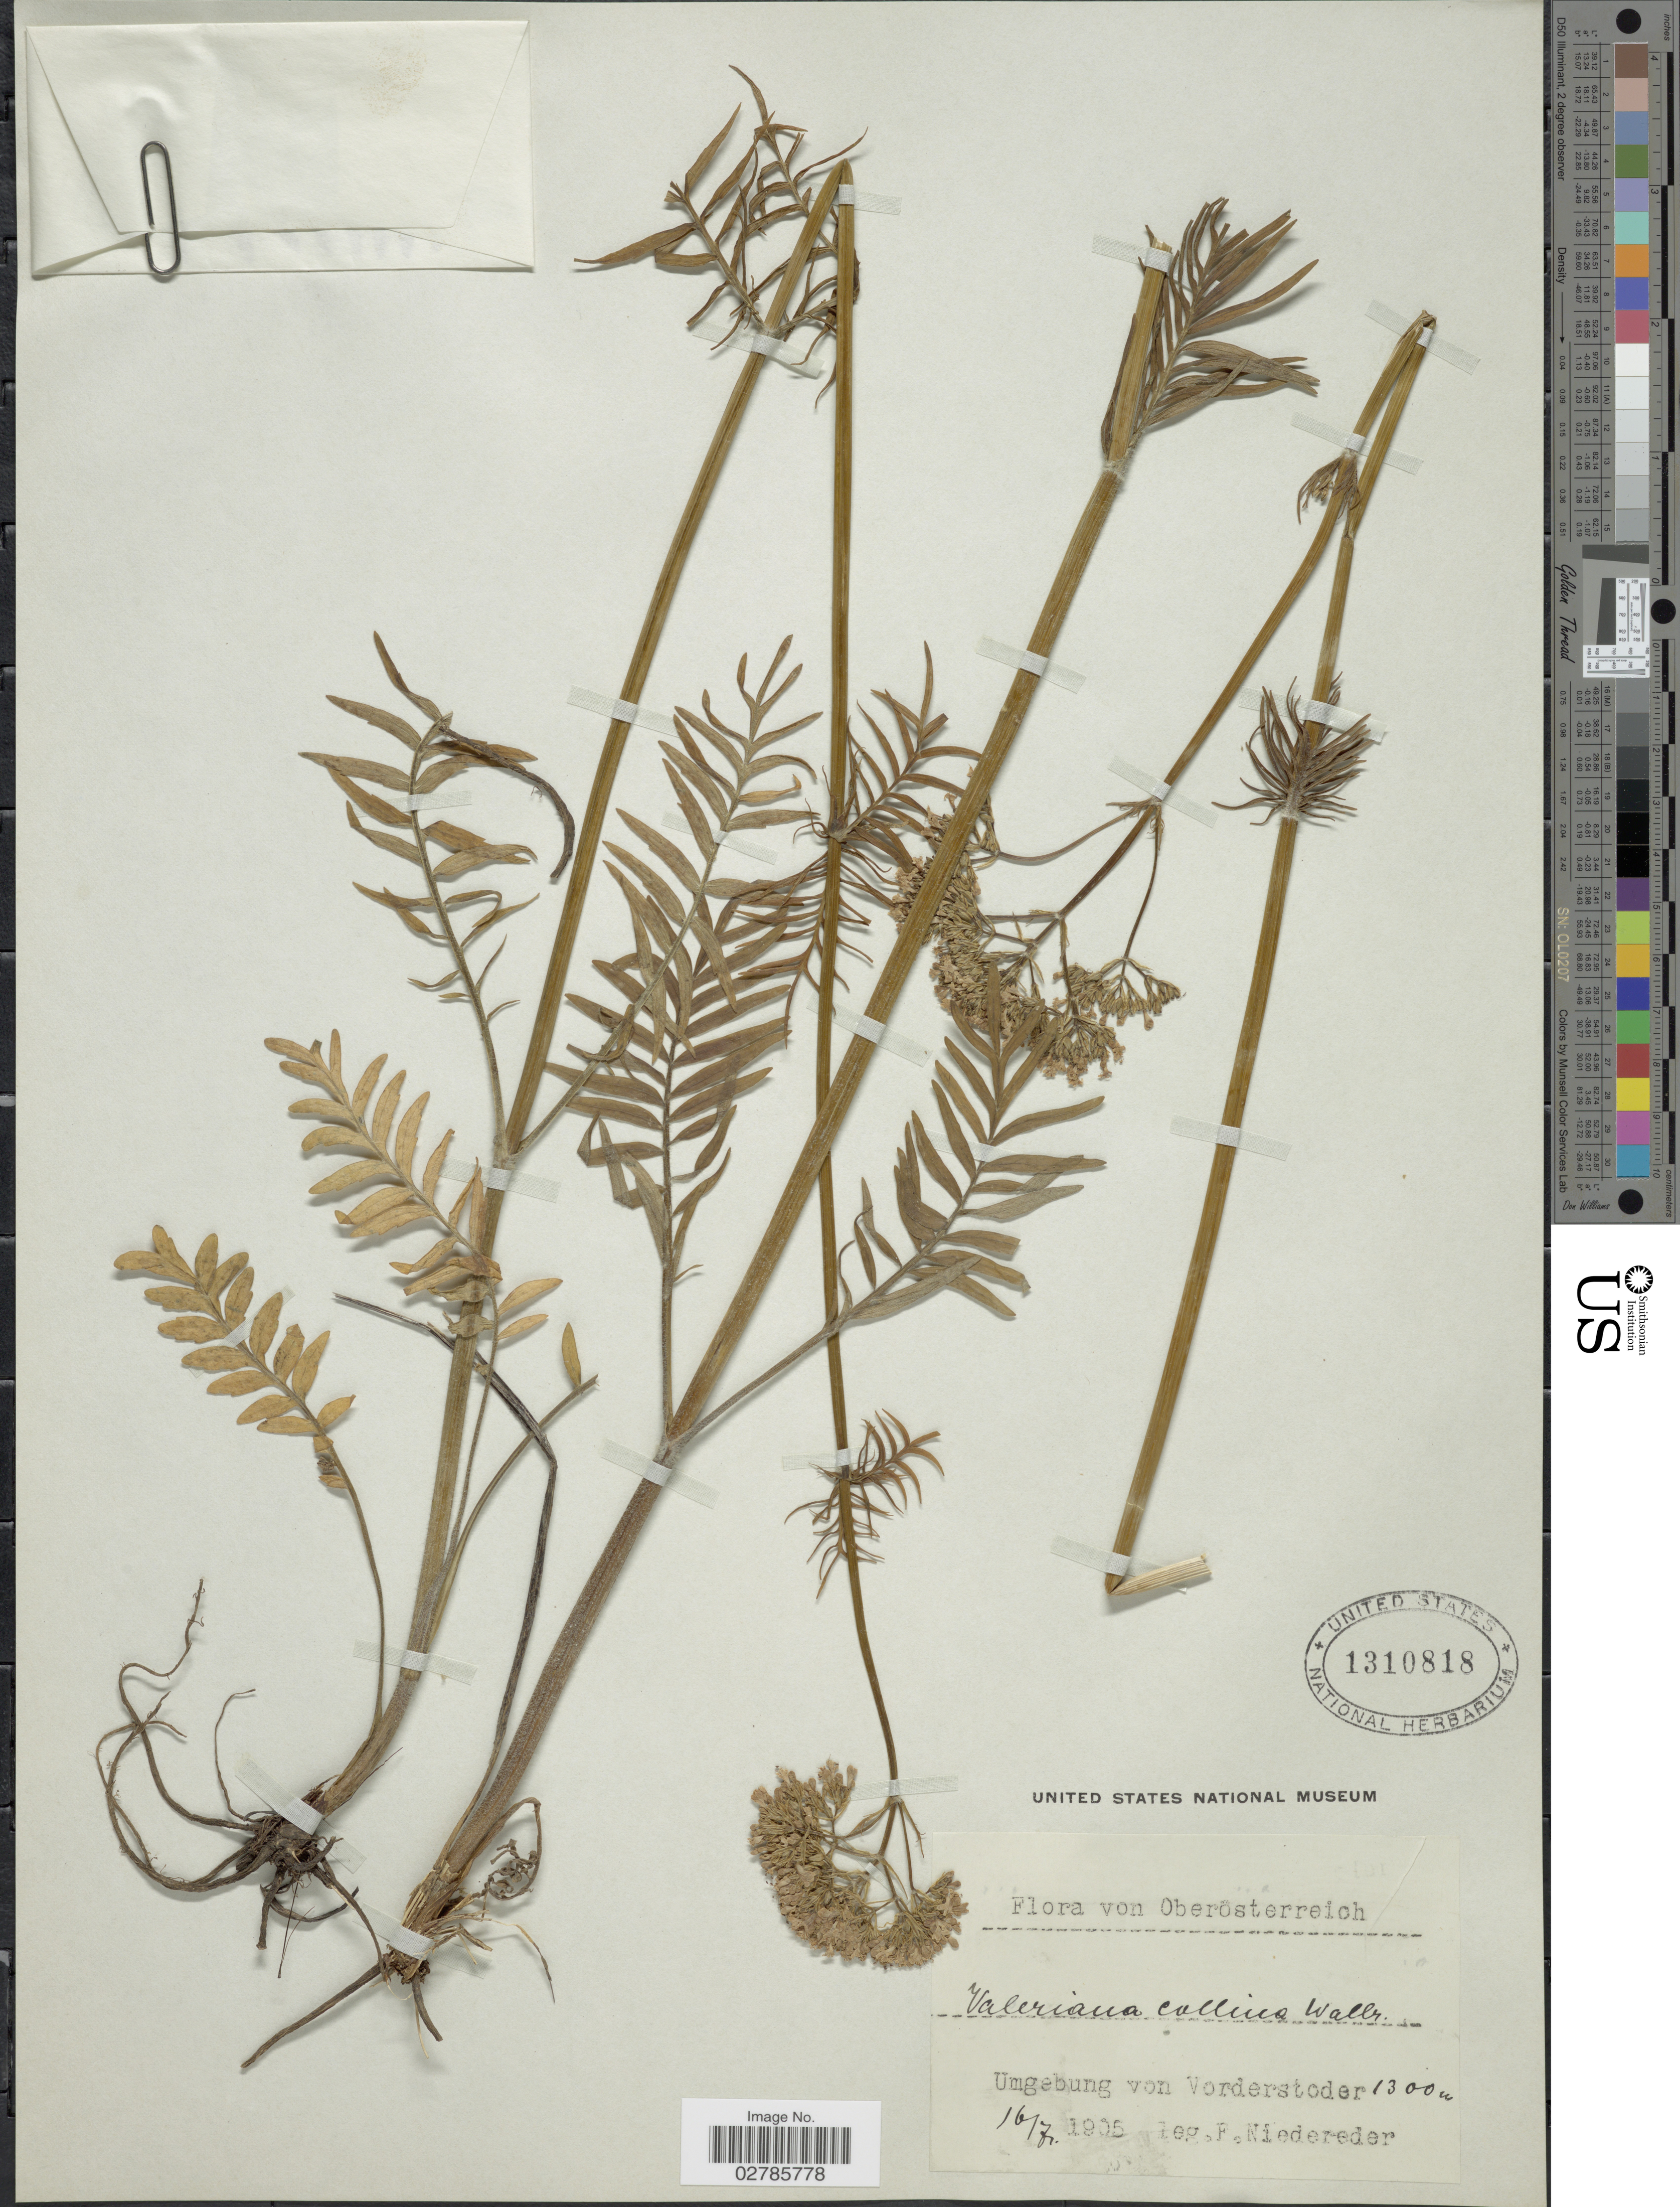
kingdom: Plantae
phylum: Tracheophyta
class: Magnoliopsida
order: Dipsacales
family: Caprifoliaceae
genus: Valeriana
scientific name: Valeriana collina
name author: Wallr.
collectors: F. Niedereder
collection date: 1905-07-16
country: Austria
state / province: Oberosterreich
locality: Oberösterreich. Umgebung von Vorderstoder.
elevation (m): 1300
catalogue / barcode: US 1310818